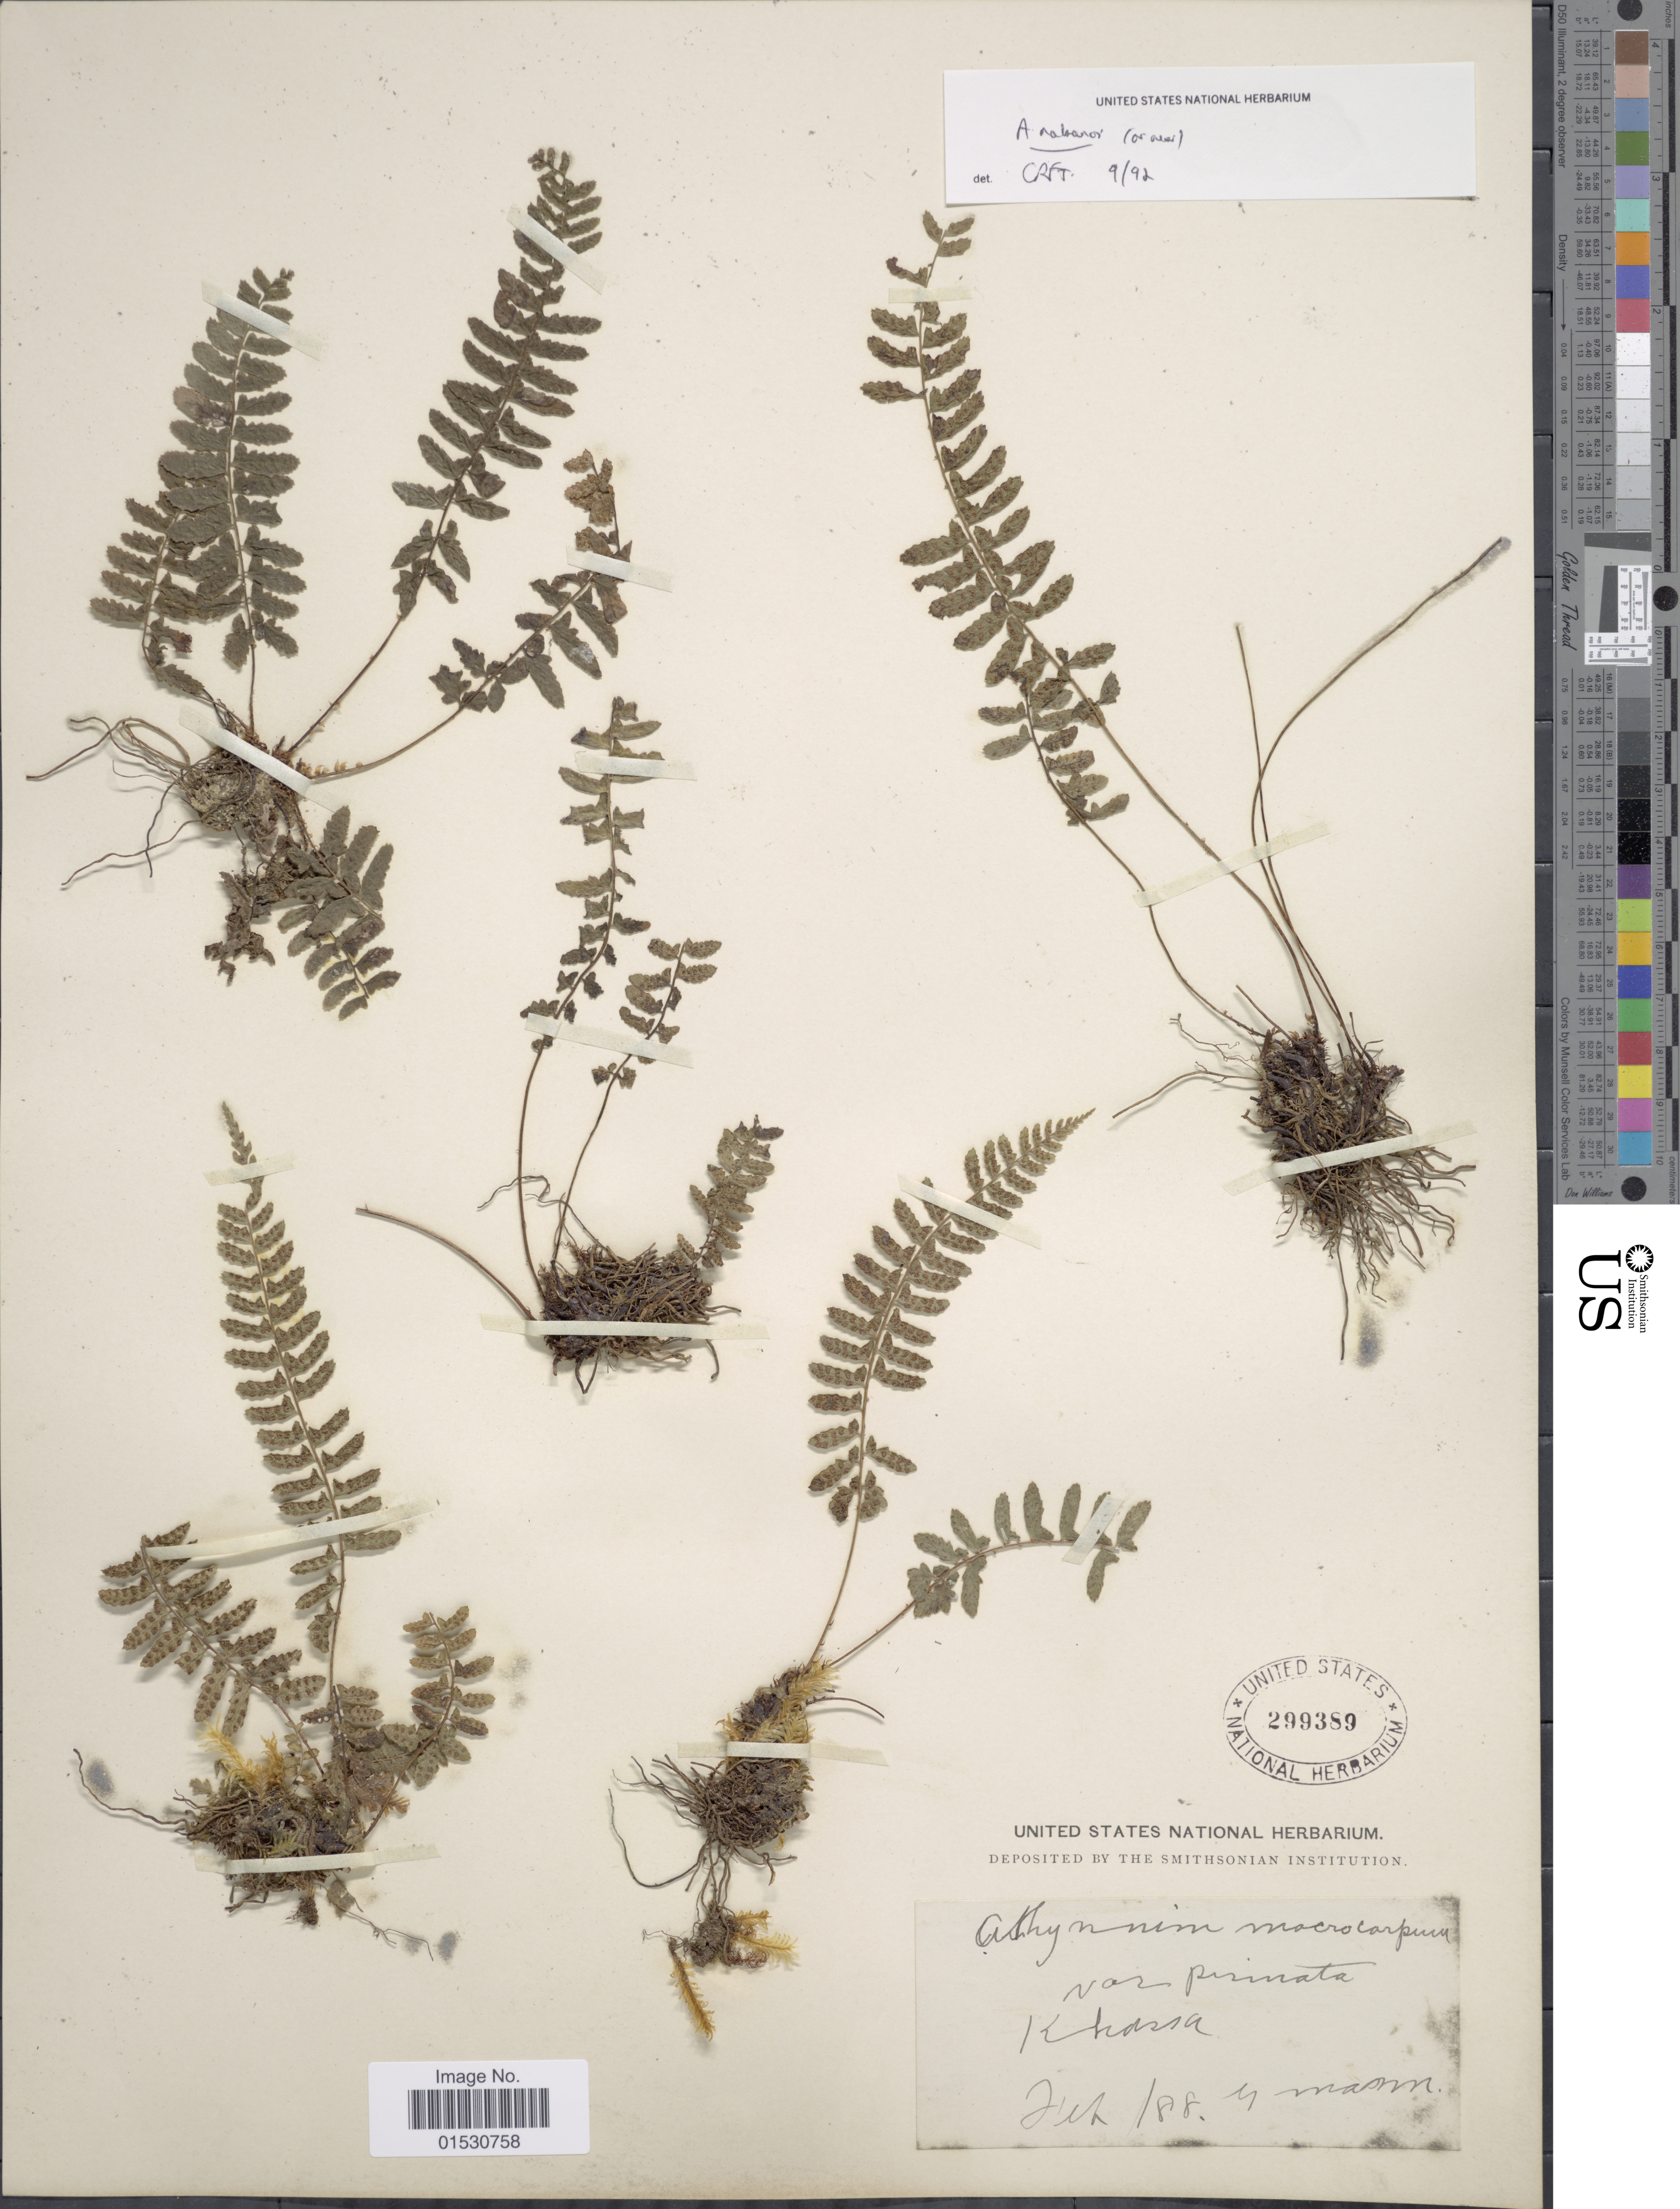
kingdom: Plantae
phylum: Tracheophyta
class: Polypodiopsida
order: Polypodiales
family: Athyriaceae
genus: Athyrium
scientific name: Athyrium macrocarpon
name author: Bedd.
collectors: G. Mann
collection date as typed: Transcribed d/m/y: /7/88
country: India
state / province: Bihar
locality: Khassa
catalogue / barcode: US 299389